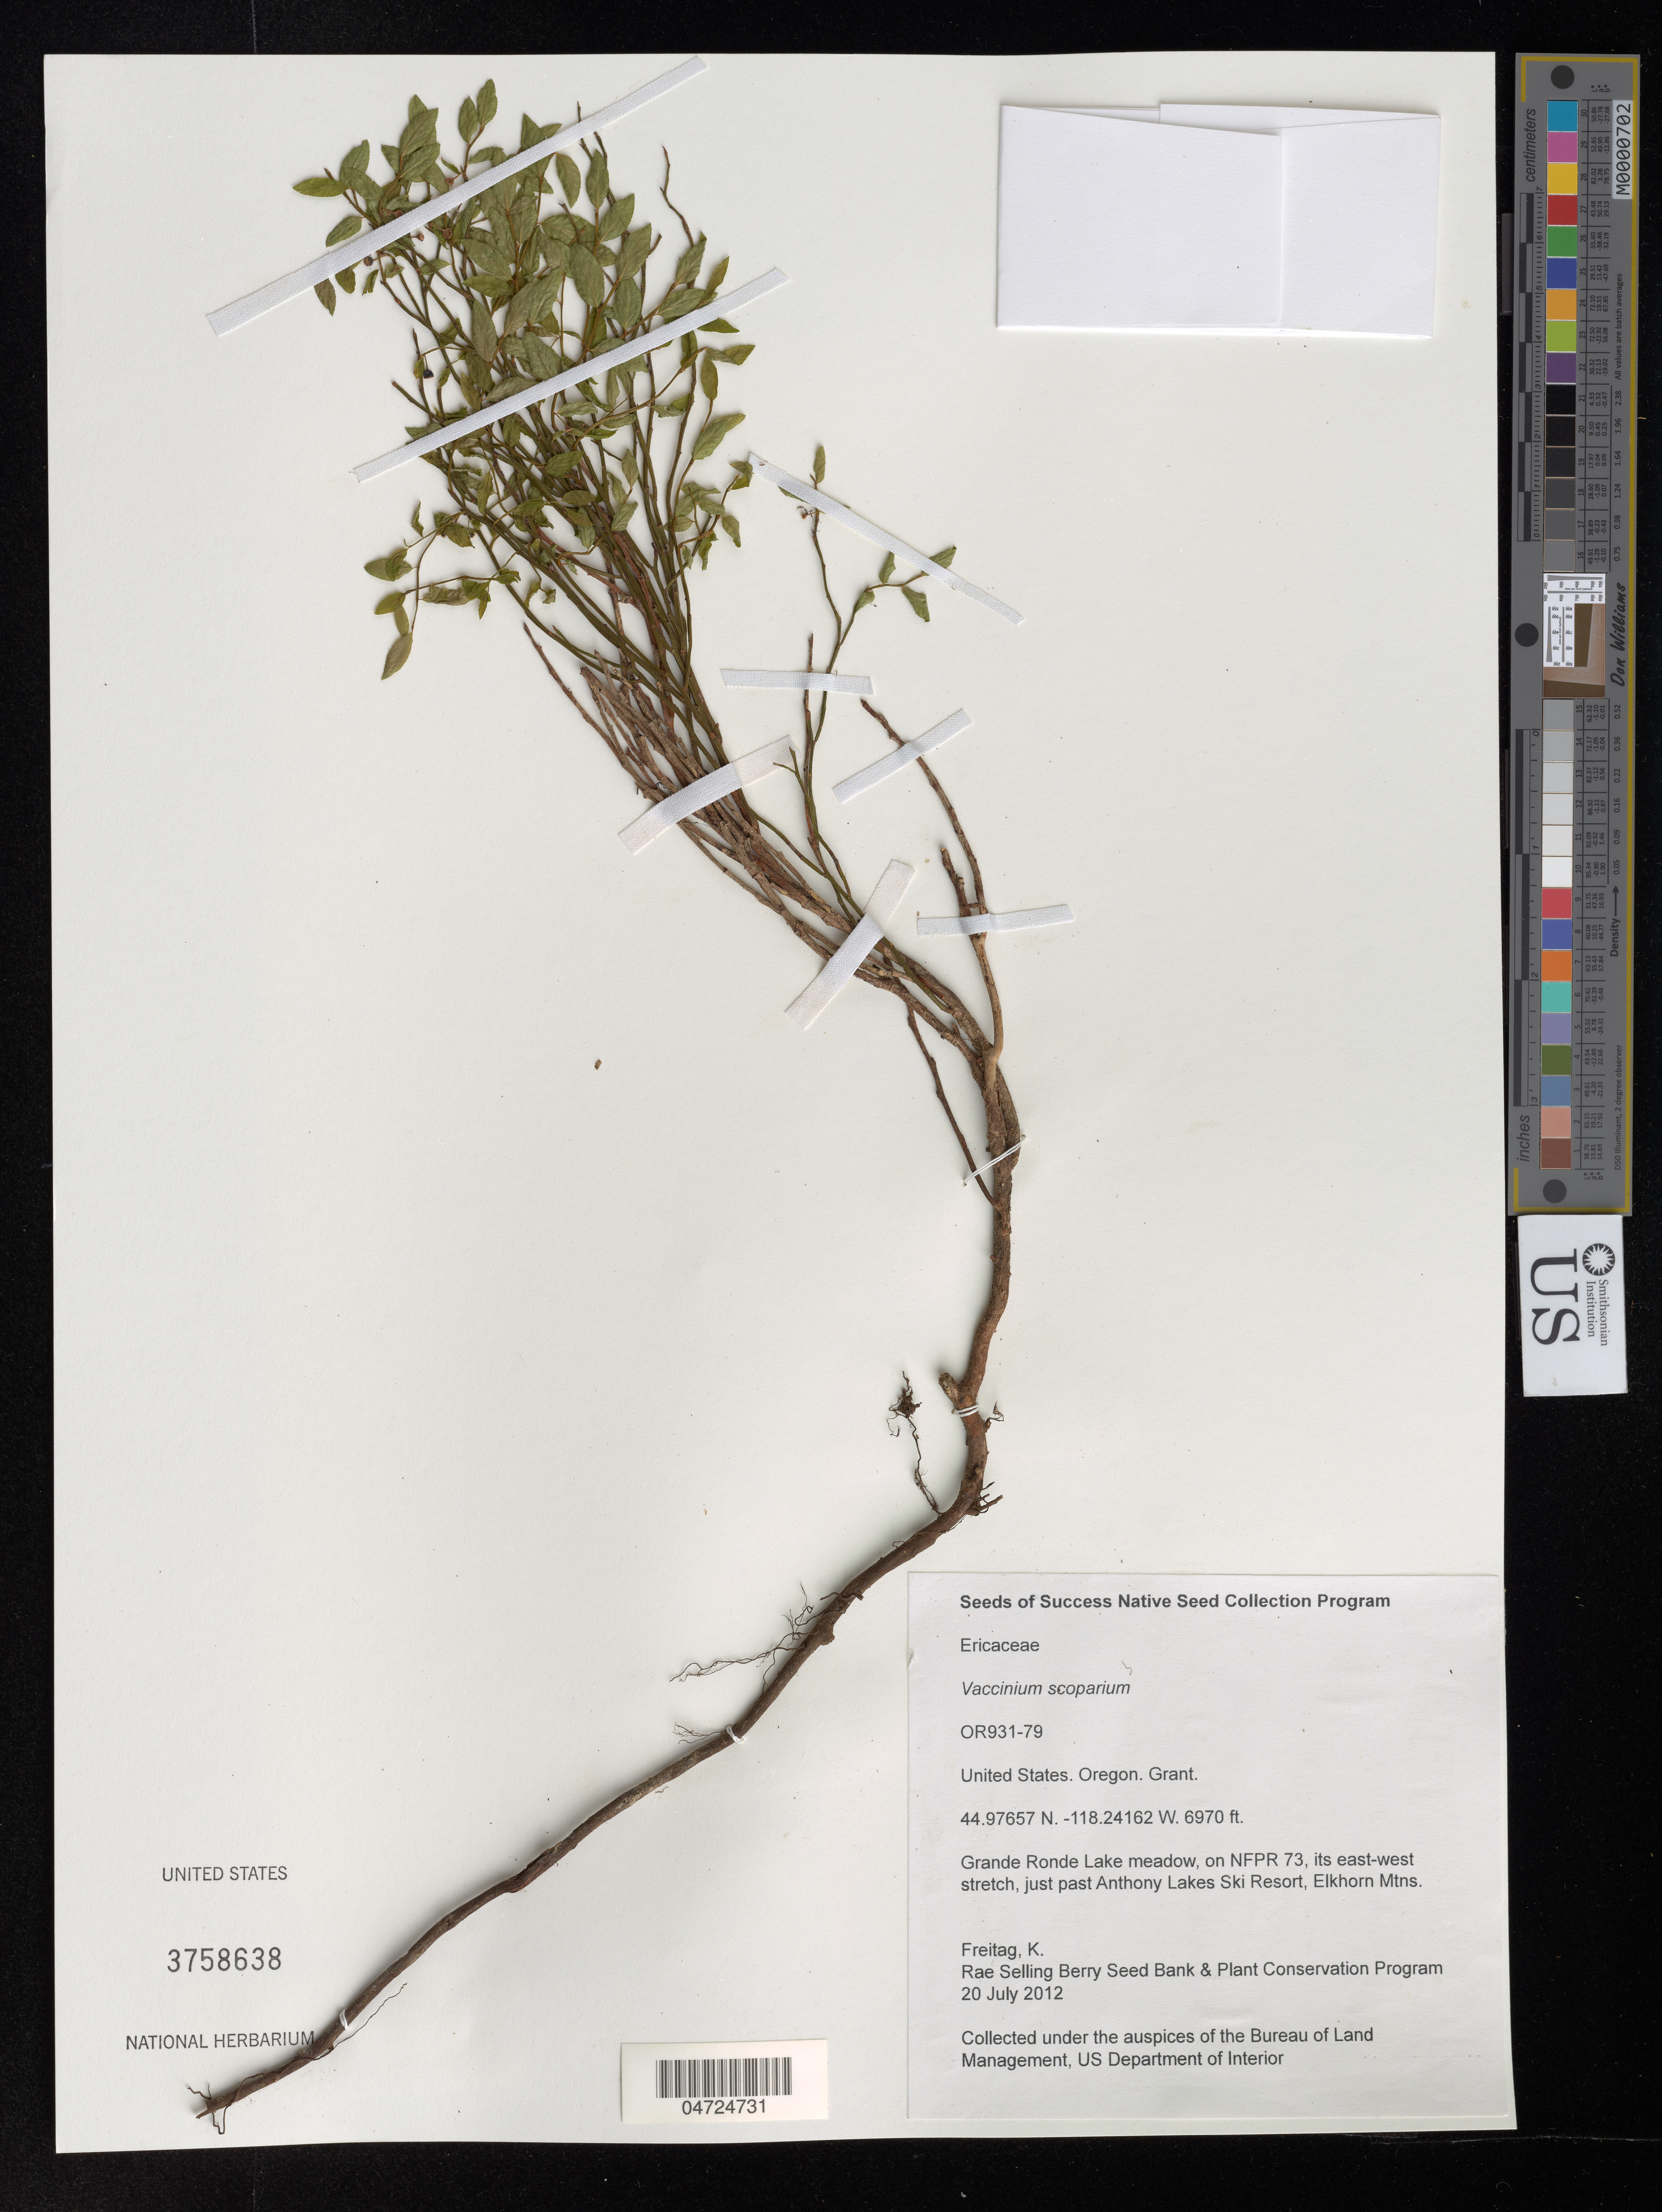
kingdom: Plantae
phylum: Tracheophyta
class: Magnoliopsida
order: Ericales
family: Ericaceae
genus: Vaccinium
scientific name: Vaccinium scoparium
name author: Leiberg ex Coville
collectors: K. Freitag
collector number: OR931-79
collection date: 2012-07-20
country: United States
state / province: Oregon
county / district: Grant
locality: Grant. Grande Ronde Lake meadow, on NFPR 73, its east-west stretch, just past Anthony Lakes Ski Resort, Elkhorn Mtns.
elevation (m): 2124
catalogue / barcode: US 3758638